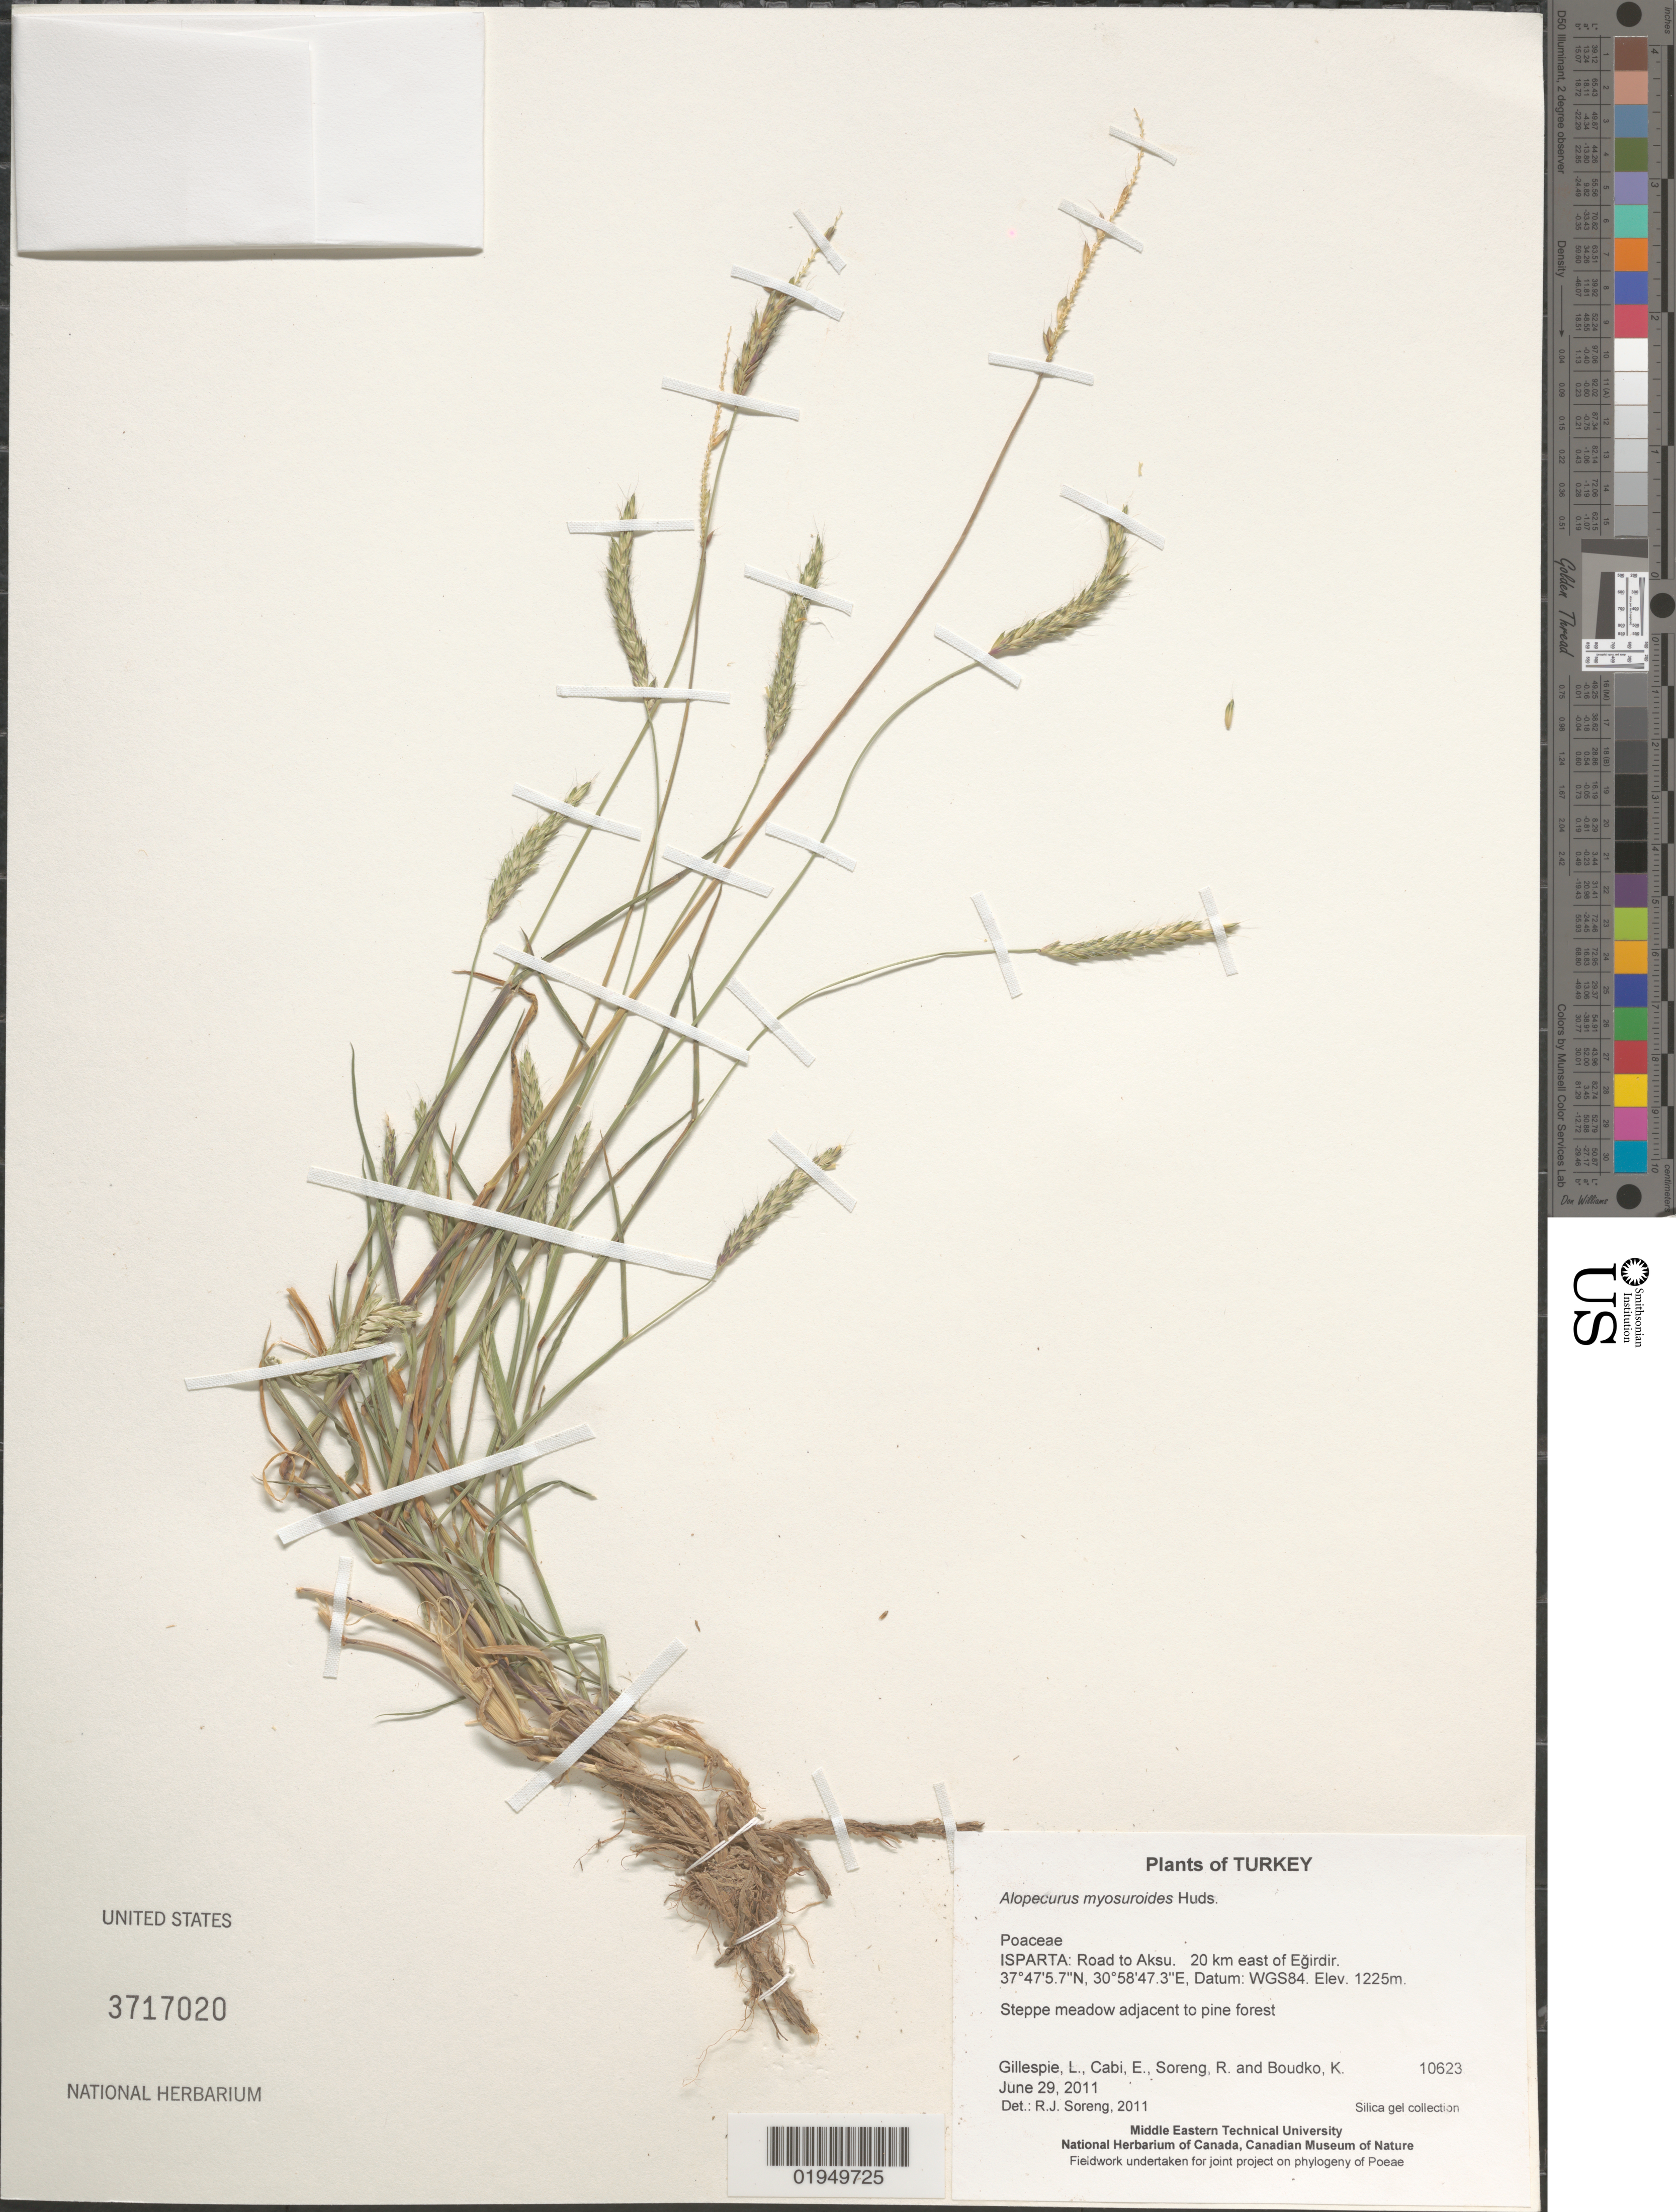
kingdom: Plantae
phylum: Tracheophyta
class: Liliopsida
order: Poales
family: Poaceae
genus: Alopecurus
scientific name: Alopecurus myosuroides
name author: Huds.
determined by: Soreng, Robert J., Research Associate (BOT), Smithsonian Institution - National Museum of Natural History (UNITED STATES)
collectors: L. J. Gillespie, E. Cabi, R. J. Soreng & K. Boudko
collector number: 10623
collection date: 2011-06-29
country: Turkey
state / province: Isparta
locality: Road to Aksu. 20 km east of Egirdir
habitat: Steppe meadow adjacent to pine forest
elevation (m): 1225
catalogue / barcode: US 3717020